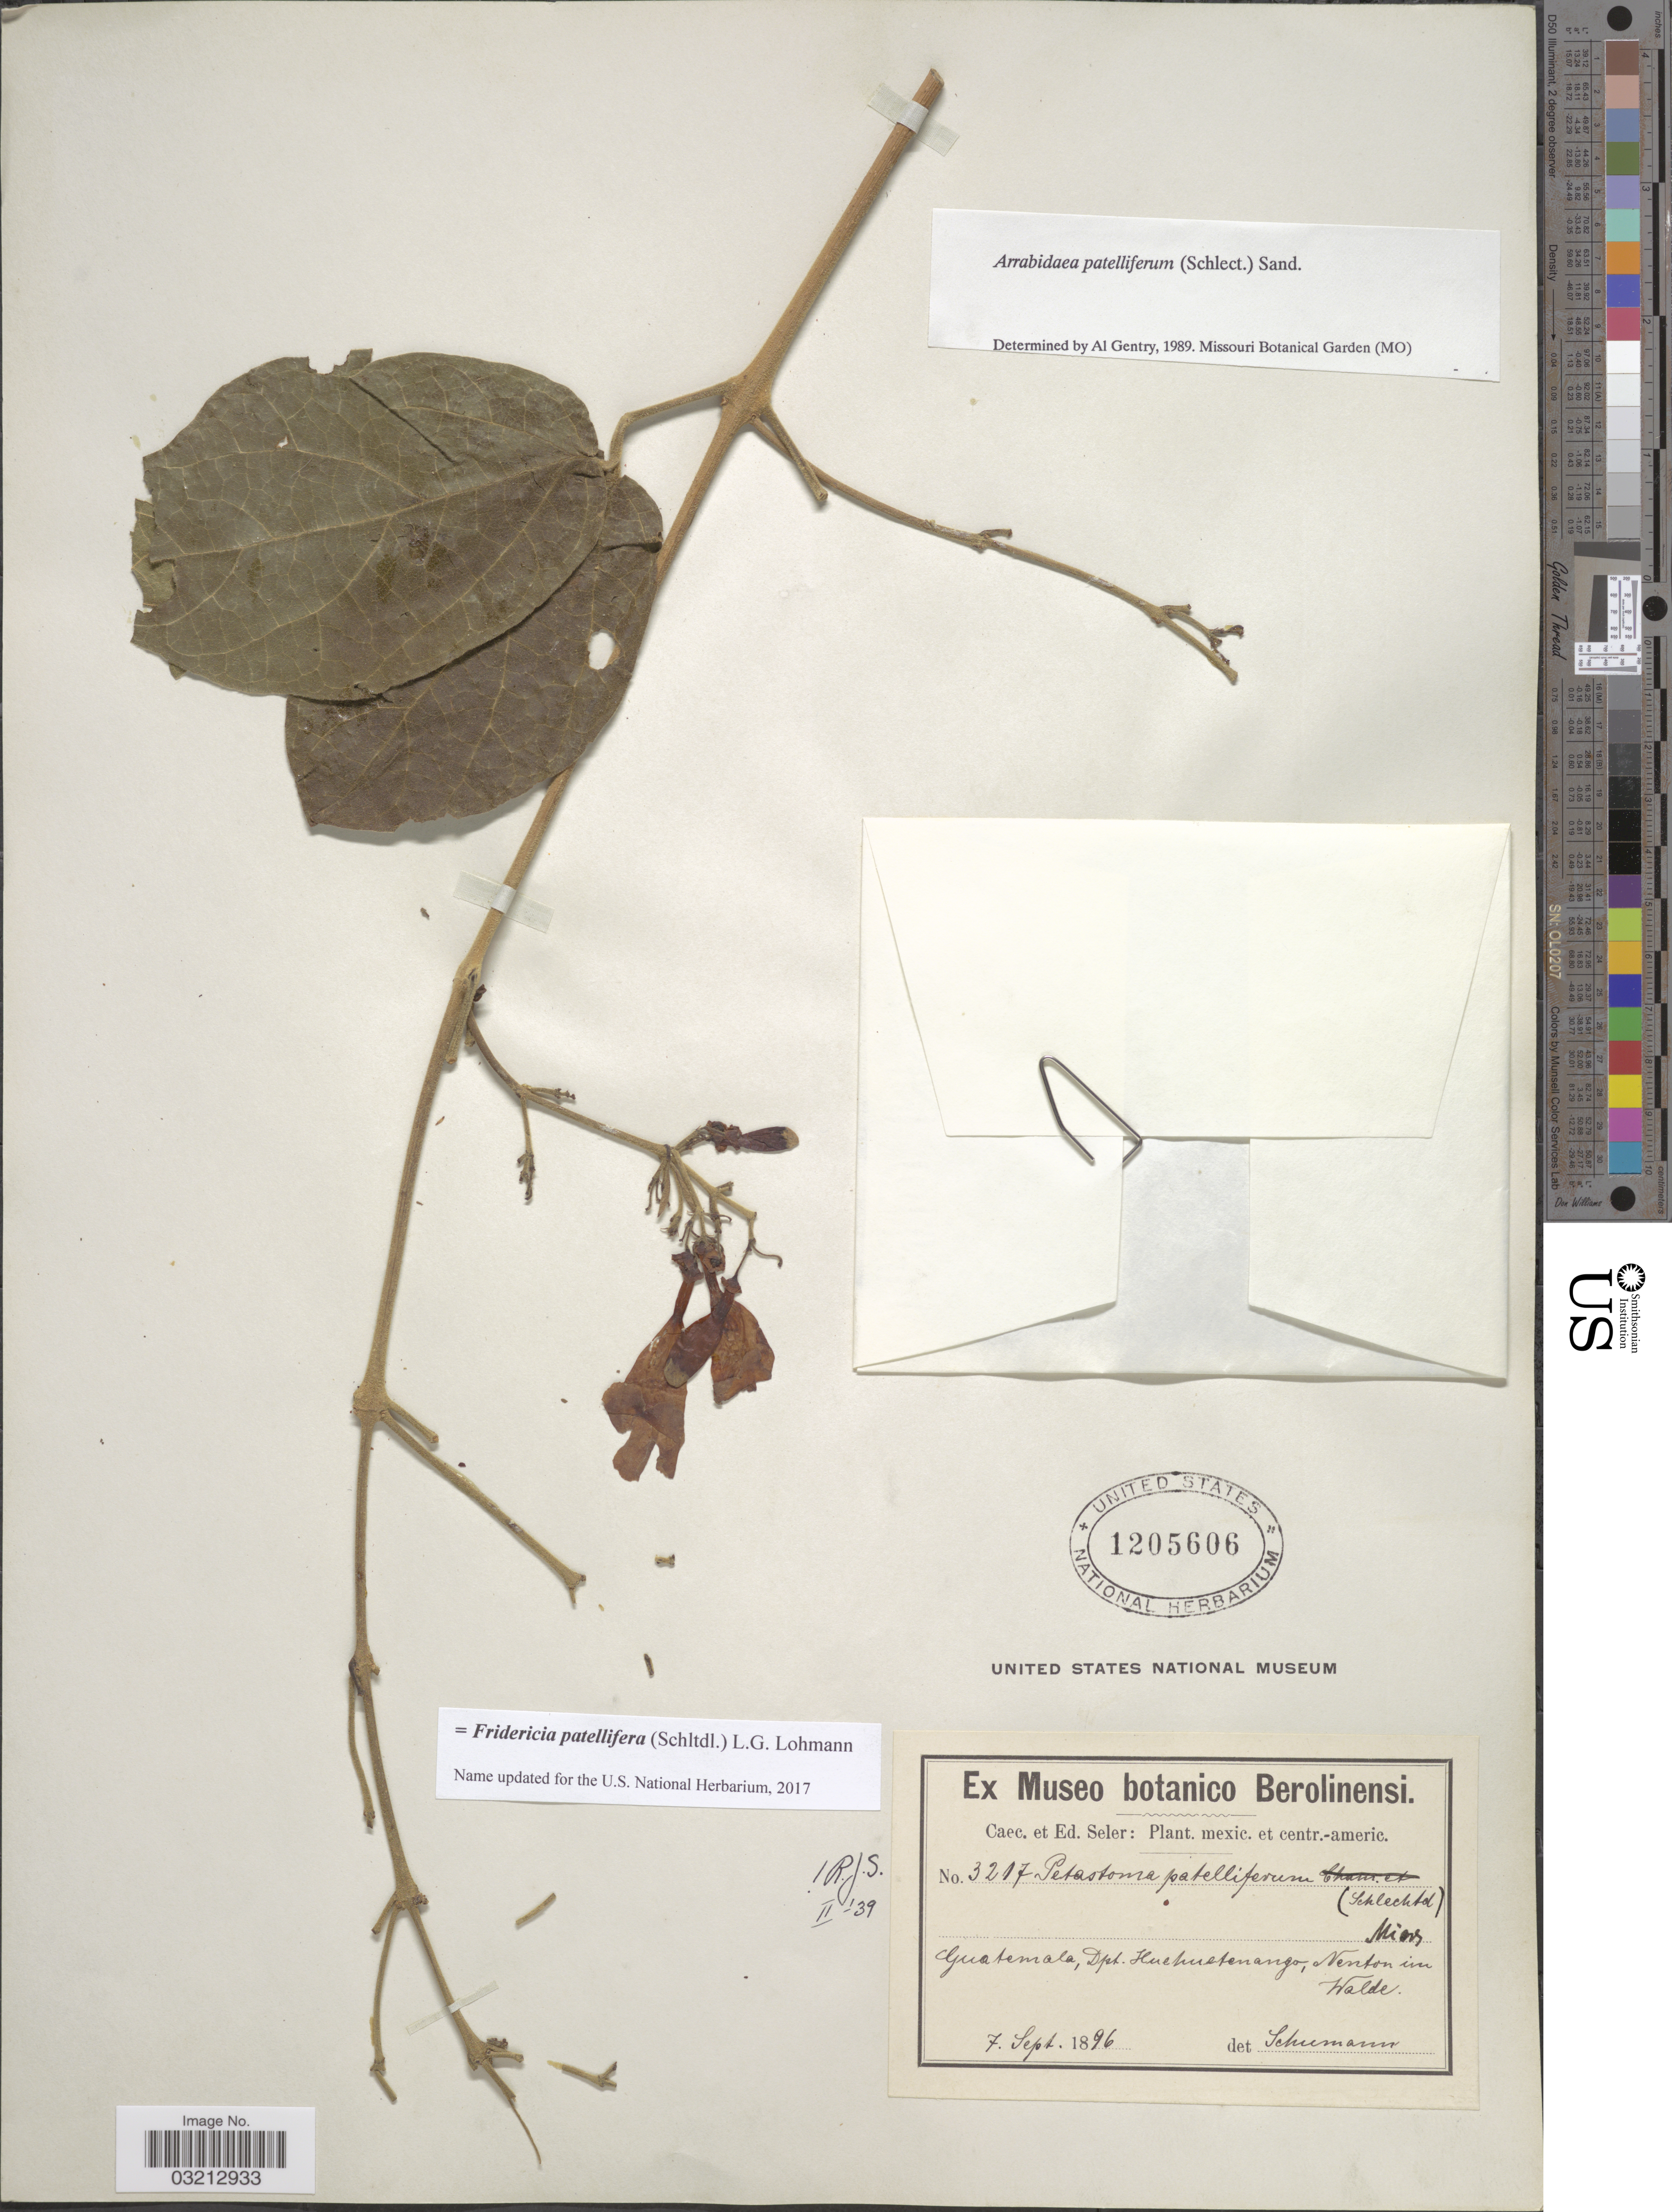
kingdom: Plantae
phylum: Tracheophyta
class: Magnoliopsida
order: Lamiales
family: Bignoniaceae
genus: Fridericia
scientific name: Fridericia patellifera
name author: (Schltdl.) L.G. Lohmann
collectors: C. Seler & E. G. Seler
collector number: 3217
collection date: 1896-09-07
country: Guatemala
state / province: Huehuetenango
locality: Dpt. Huehuetenango, Nenton im Walde.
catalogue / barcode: US 1205606